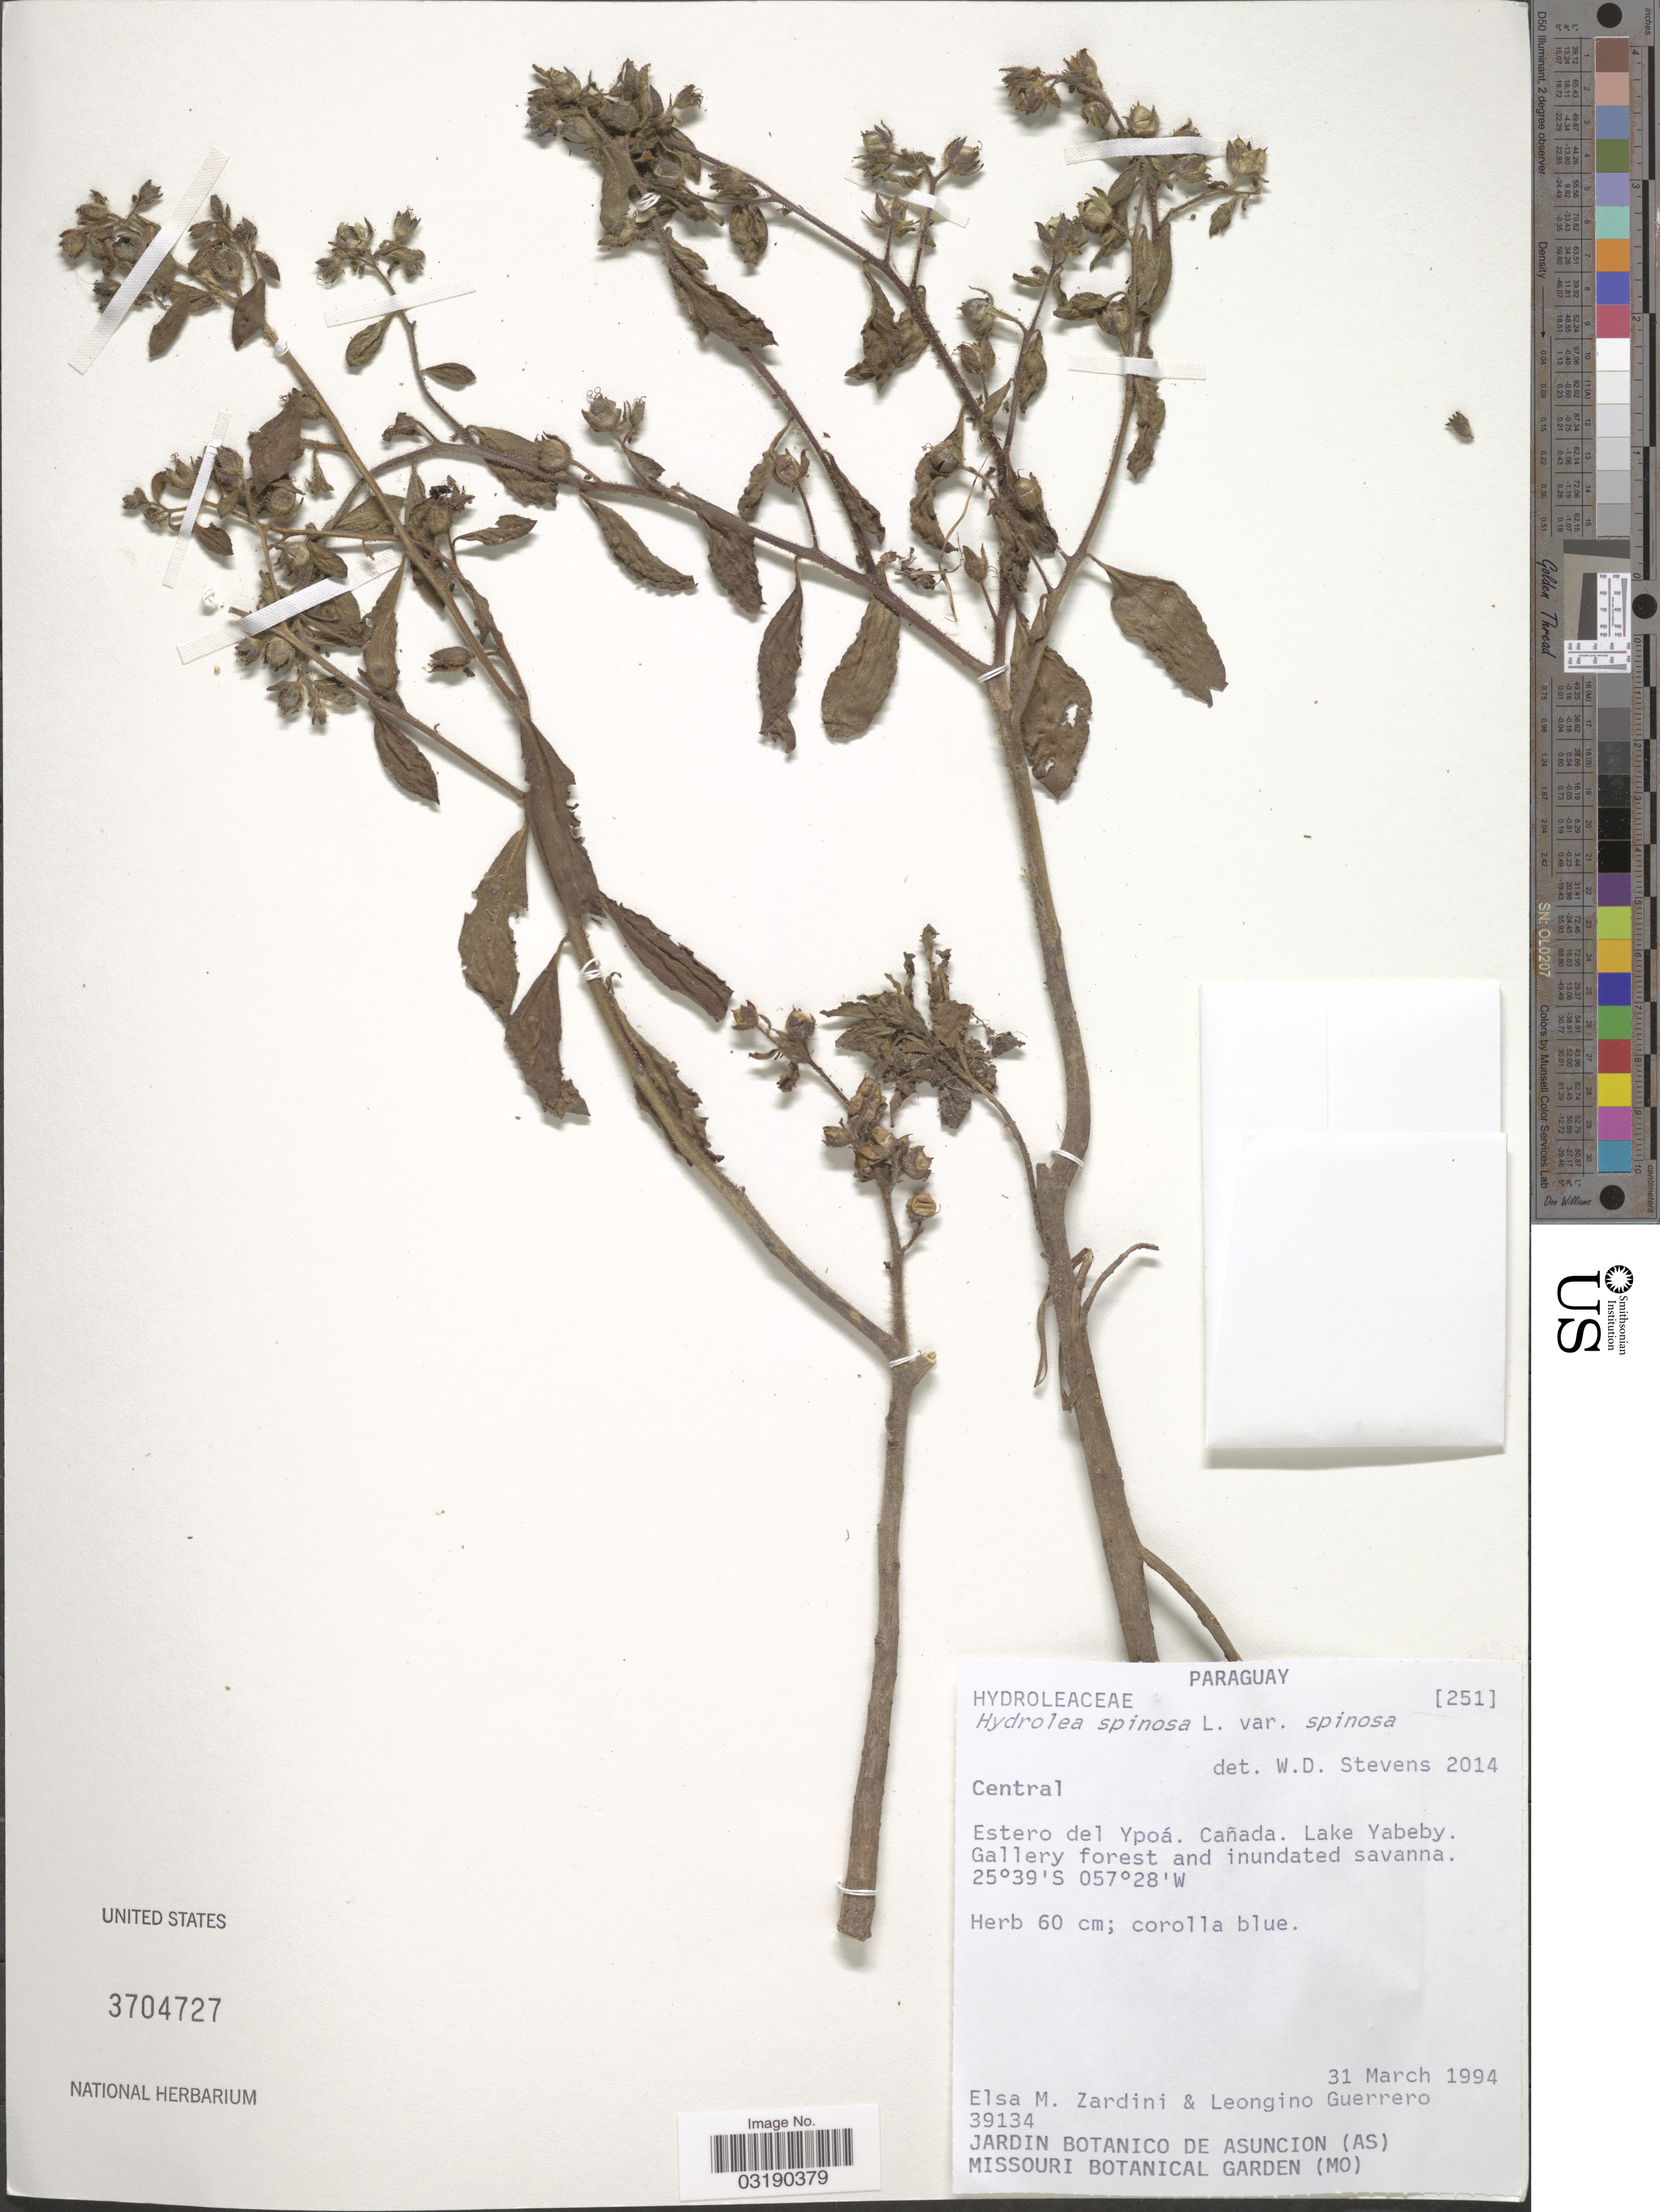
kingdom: Plantae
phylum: Tracheophyta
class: Magnoliopsida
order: Solanales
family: Hydroleaceae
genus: Hydrolea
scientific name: Hydrolea spinosa var. spinosa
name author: L.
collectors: E. M. Zardini & L. Guerrero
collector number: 39134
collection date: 1994-03-31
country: Paraguay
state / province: Central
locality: Estero del Ypoá. Cañada. Lake Yabeby.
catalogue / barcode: US 3704727